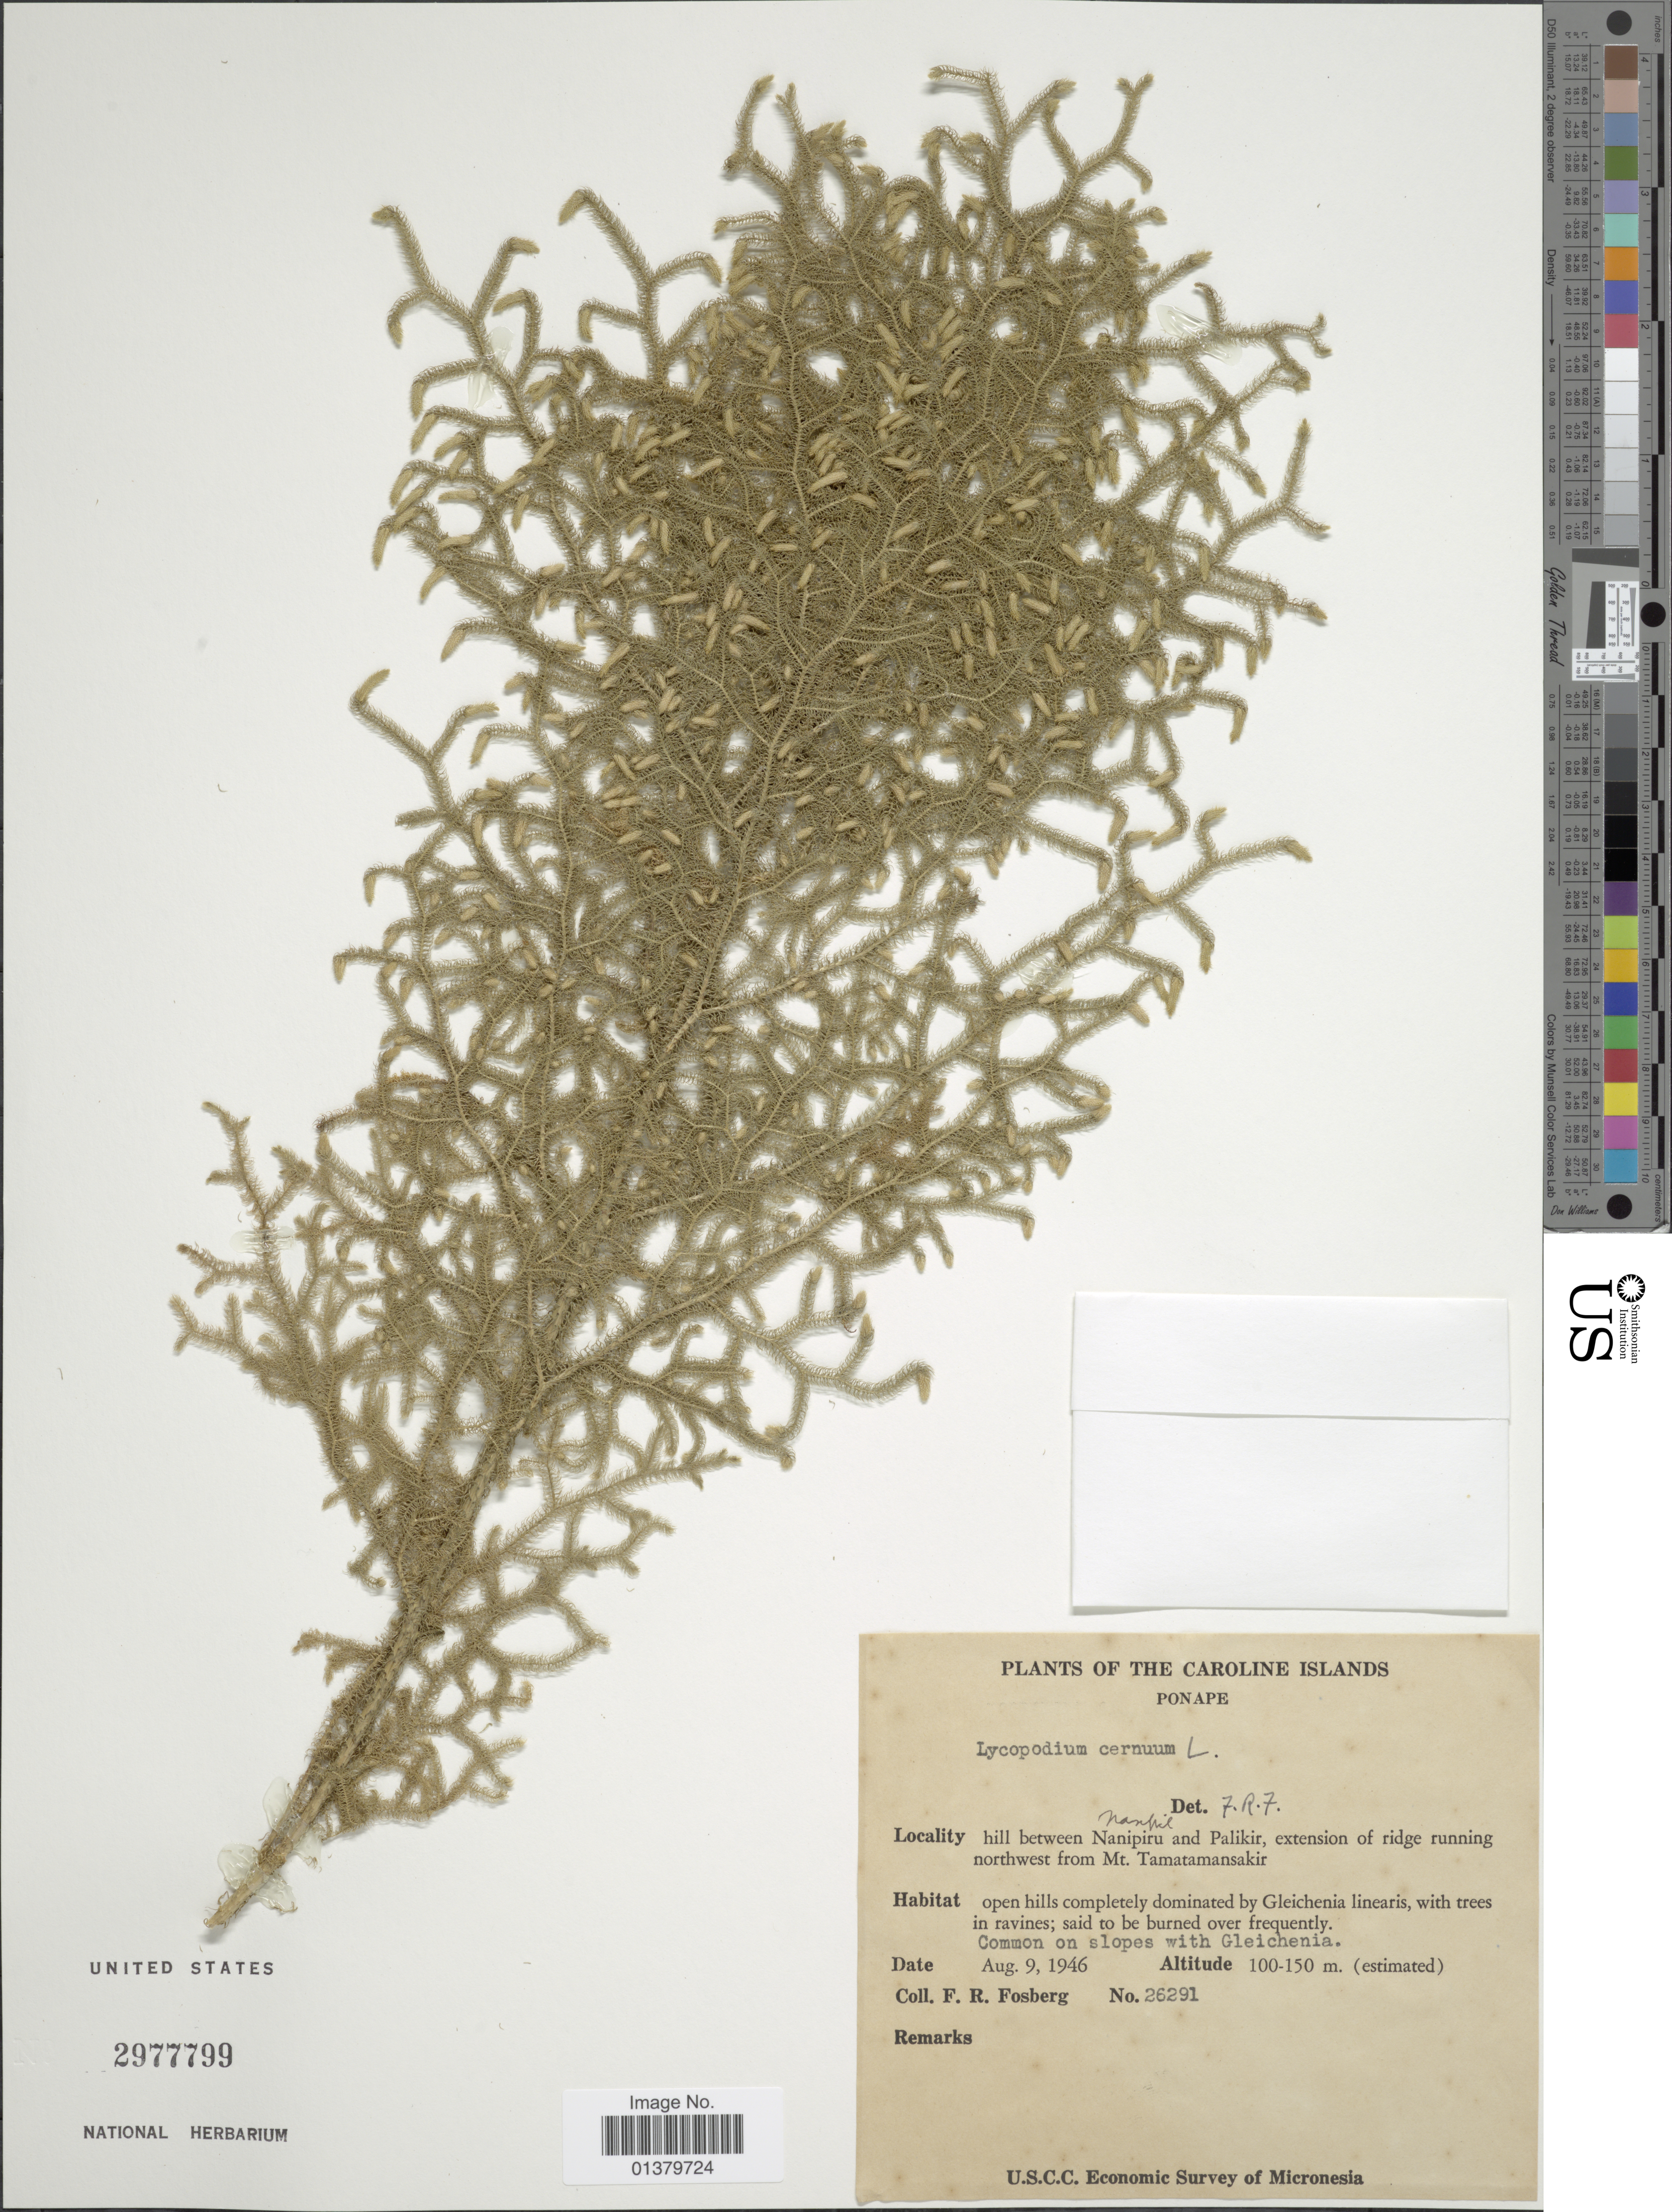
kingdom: Plantae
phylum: Tracheophyta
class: Lycopodiopsida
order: Lycopodiales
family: Lycopodiaceae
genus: Palhinhaea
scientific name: Palhinhaea cernua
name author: (L.) Vasc. & Franco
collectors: F. R. Fosberg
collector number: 26291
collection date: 1946-08-09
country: Micronesia, Federated States of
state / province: Pohnpei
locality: The Caroline Islands, Ponape, hill between Nanipiru and Palikir, extension of ridge running northwest from mt Tamatamansakir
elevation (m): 100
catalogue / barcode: US 2977799